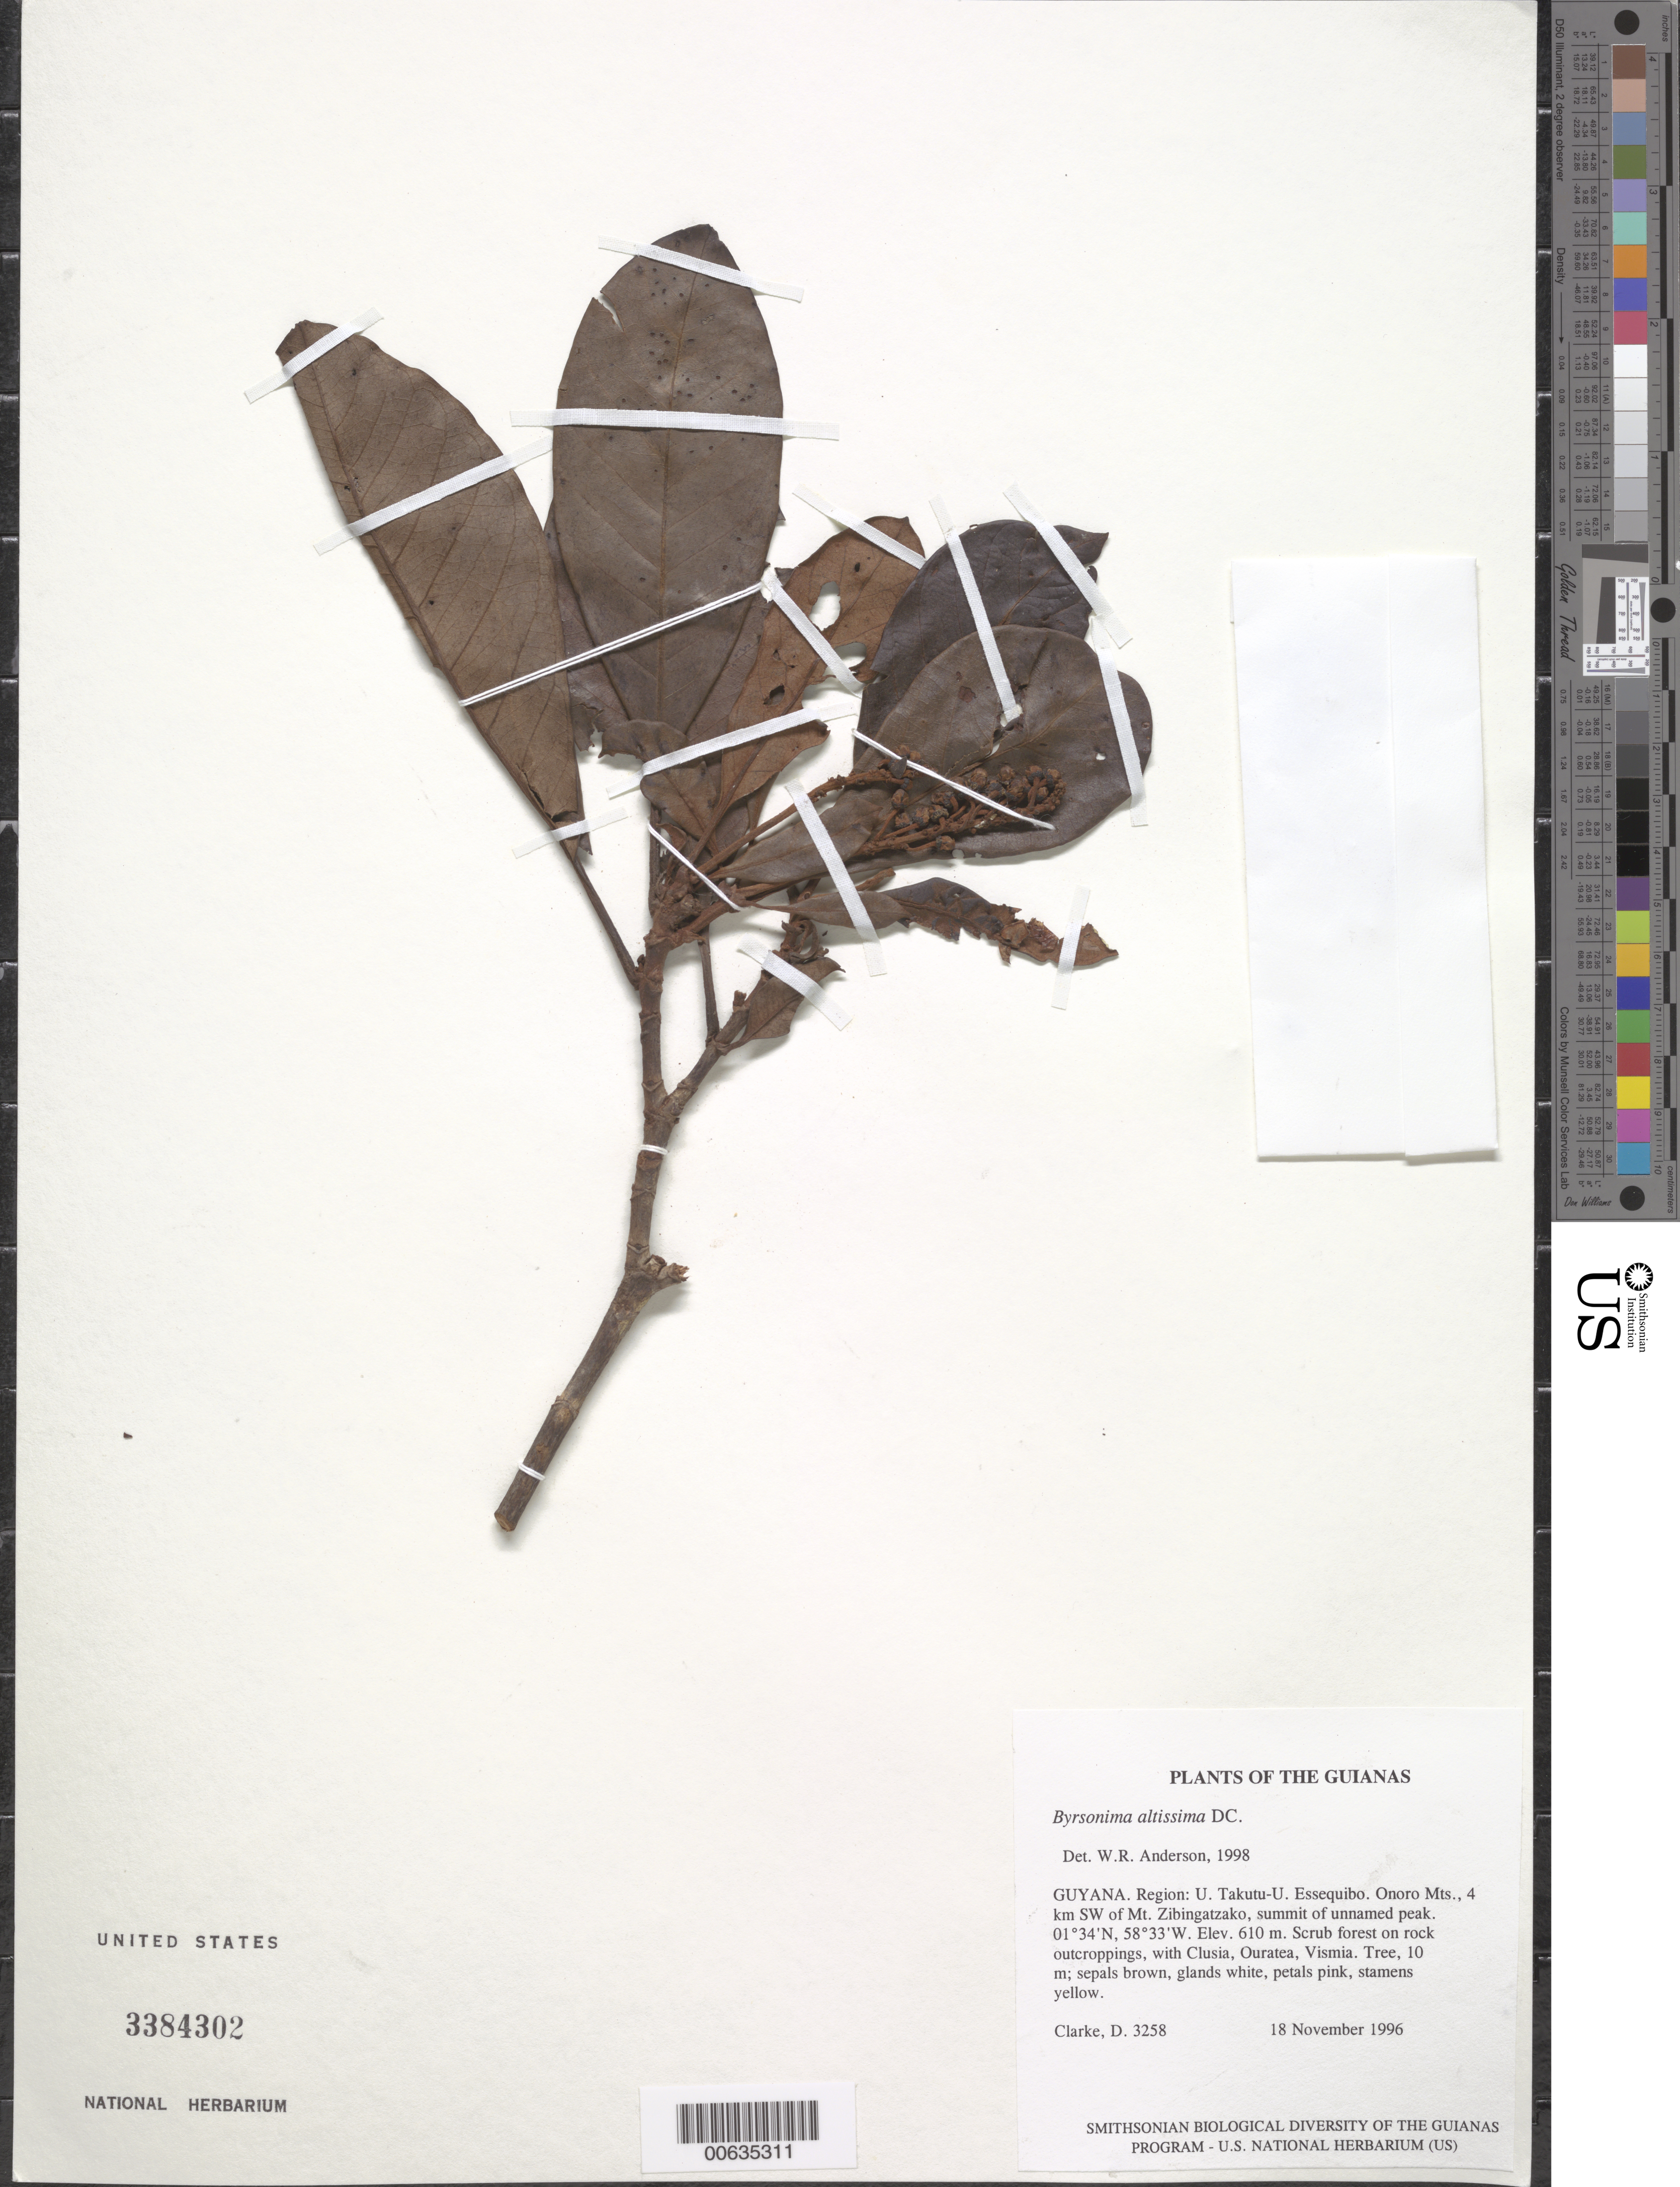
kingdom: Plantae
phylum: Tracheophyta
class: Magnoliopsida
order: Malpighiales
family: Malpighiaceae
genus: Byrsonima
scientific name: Byrsonima altissima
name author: DC.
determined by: Anderson, W. R., (MICH), University of Michigan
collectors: H. D. Clarke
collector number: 3258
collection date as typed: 18 November 1996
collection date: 1996-11-18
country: Guyana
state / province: U. Takutu-U. Essequibo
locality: Onoro Mts., 4 km SW of Mt. Zibingatzako, summit of unnamed peak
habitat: Scrub forest on rock outcroppings, with Clusia, Ouratea, Vismia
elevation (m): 610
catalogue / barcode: US 3384302